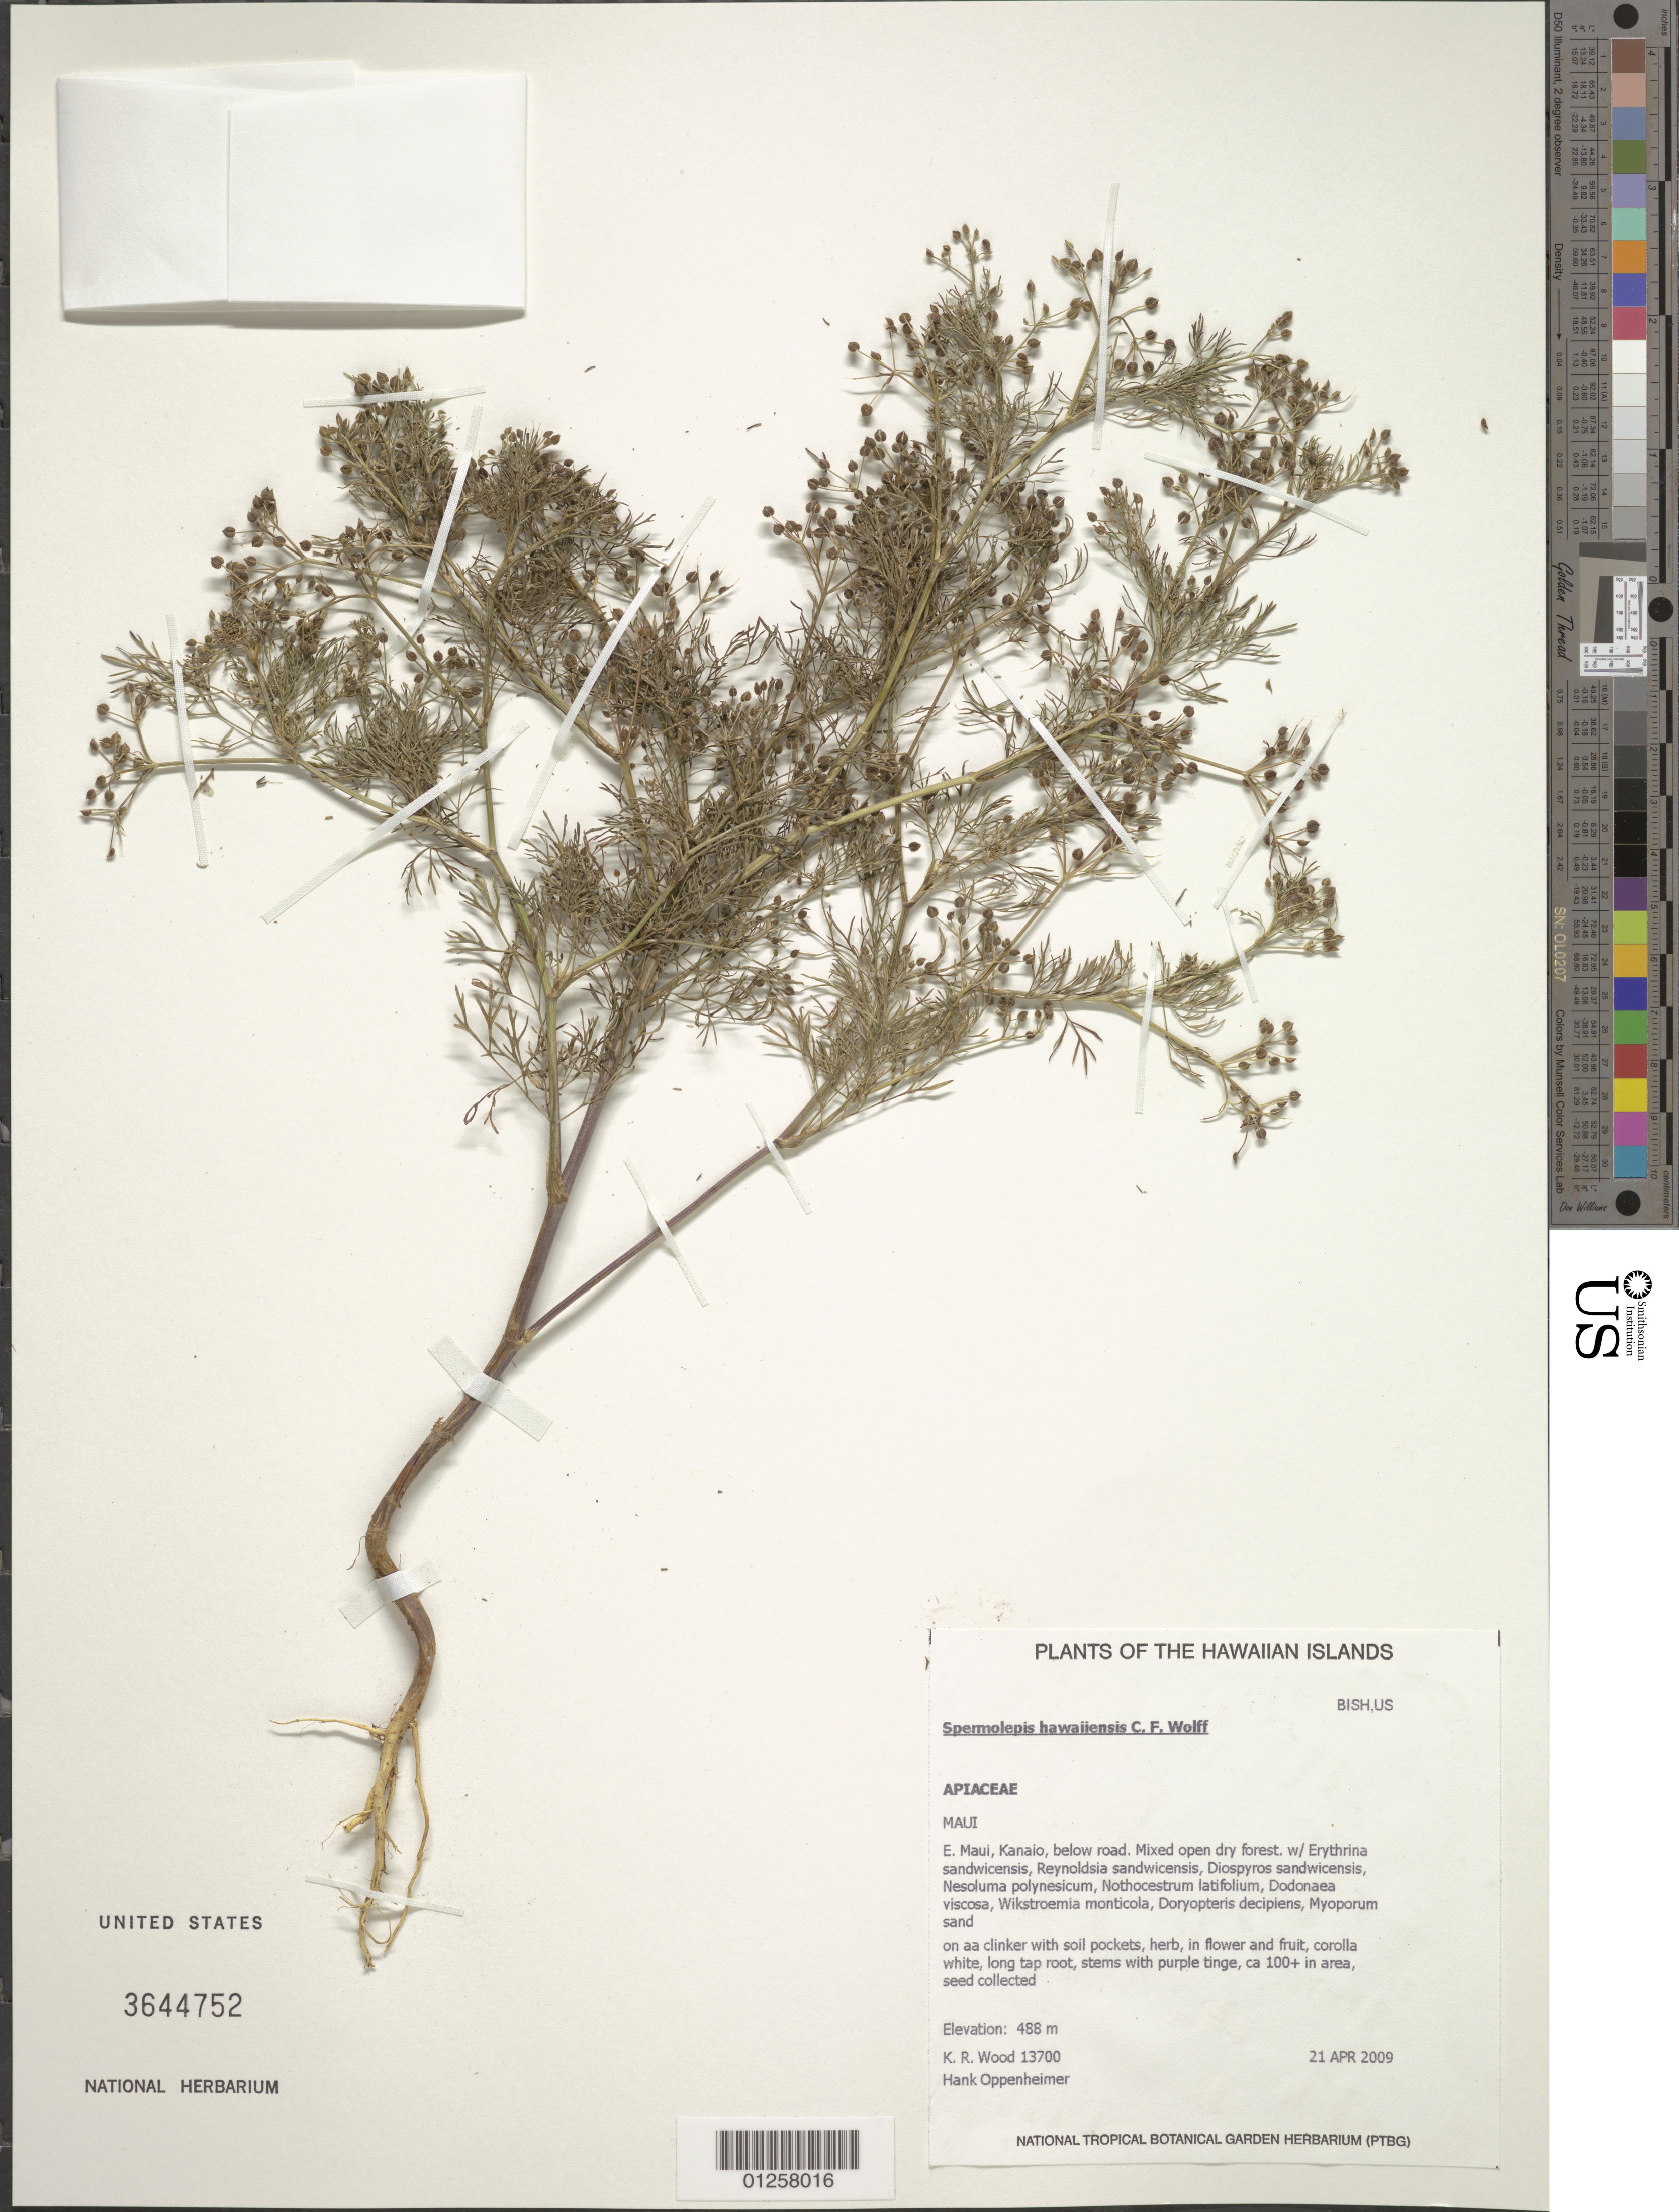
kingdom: Plantae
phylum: Tracheophyta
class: Magnoliopsida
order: Apiales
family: Apiaceae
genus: Spermolepis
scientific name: Spermolepis hawaiiensis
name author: H. Wolff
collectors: K. R. Wood & H. L. Oppenheimer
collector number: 13700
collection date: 2009-04-21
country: United States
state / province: Hawaii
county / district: Maui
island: Maui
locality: E. Maui, Kanaio, below road.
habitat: Mixed open dry forest, on aa clinker with soil pockets.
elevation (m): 488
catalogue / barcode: US 3644752